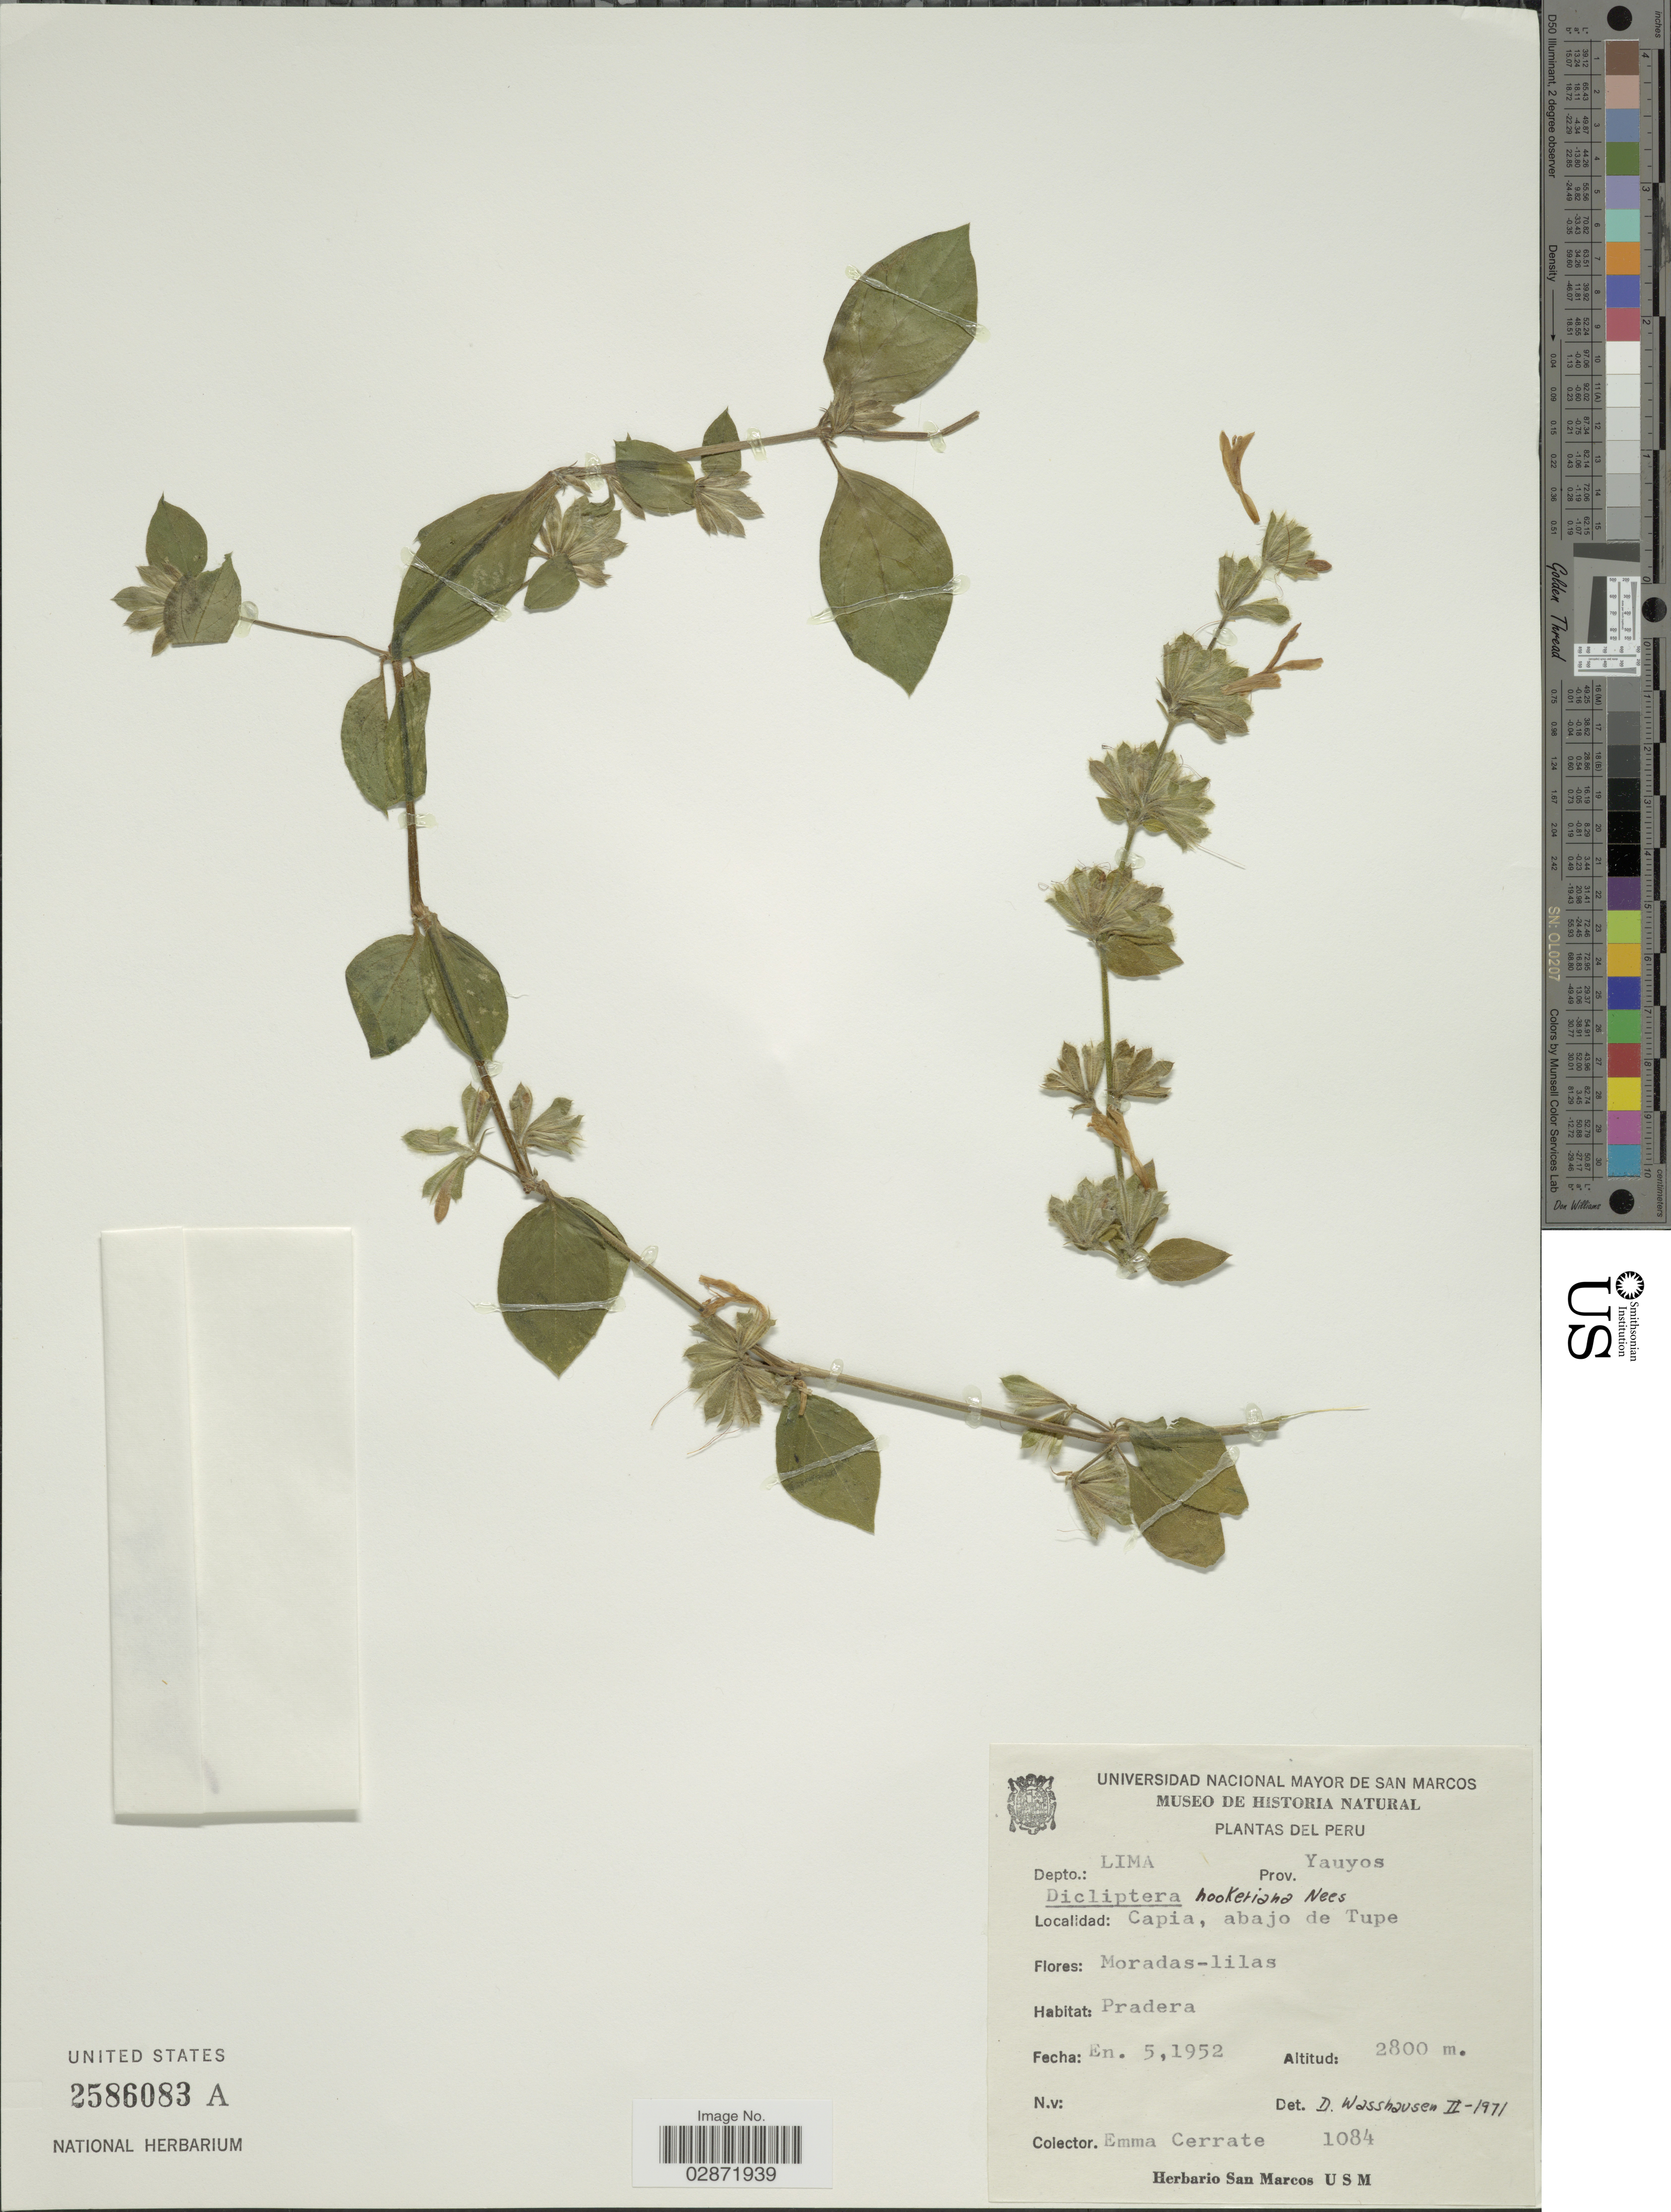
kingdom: Plantae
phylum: Tracheophyta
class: Magnoliopsida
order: Lamiales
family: Acanthaceae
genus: Dicliptera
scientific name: Dicliptera hookeriana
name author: Nees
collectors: E. Cerrate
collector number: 1084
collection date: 1952-01-05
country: Peru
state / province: Lima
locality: Depto.: Lima, Prov. Yauyos, Capia, abajo de Tupe.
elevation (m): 2800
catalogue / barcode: US 2586083A